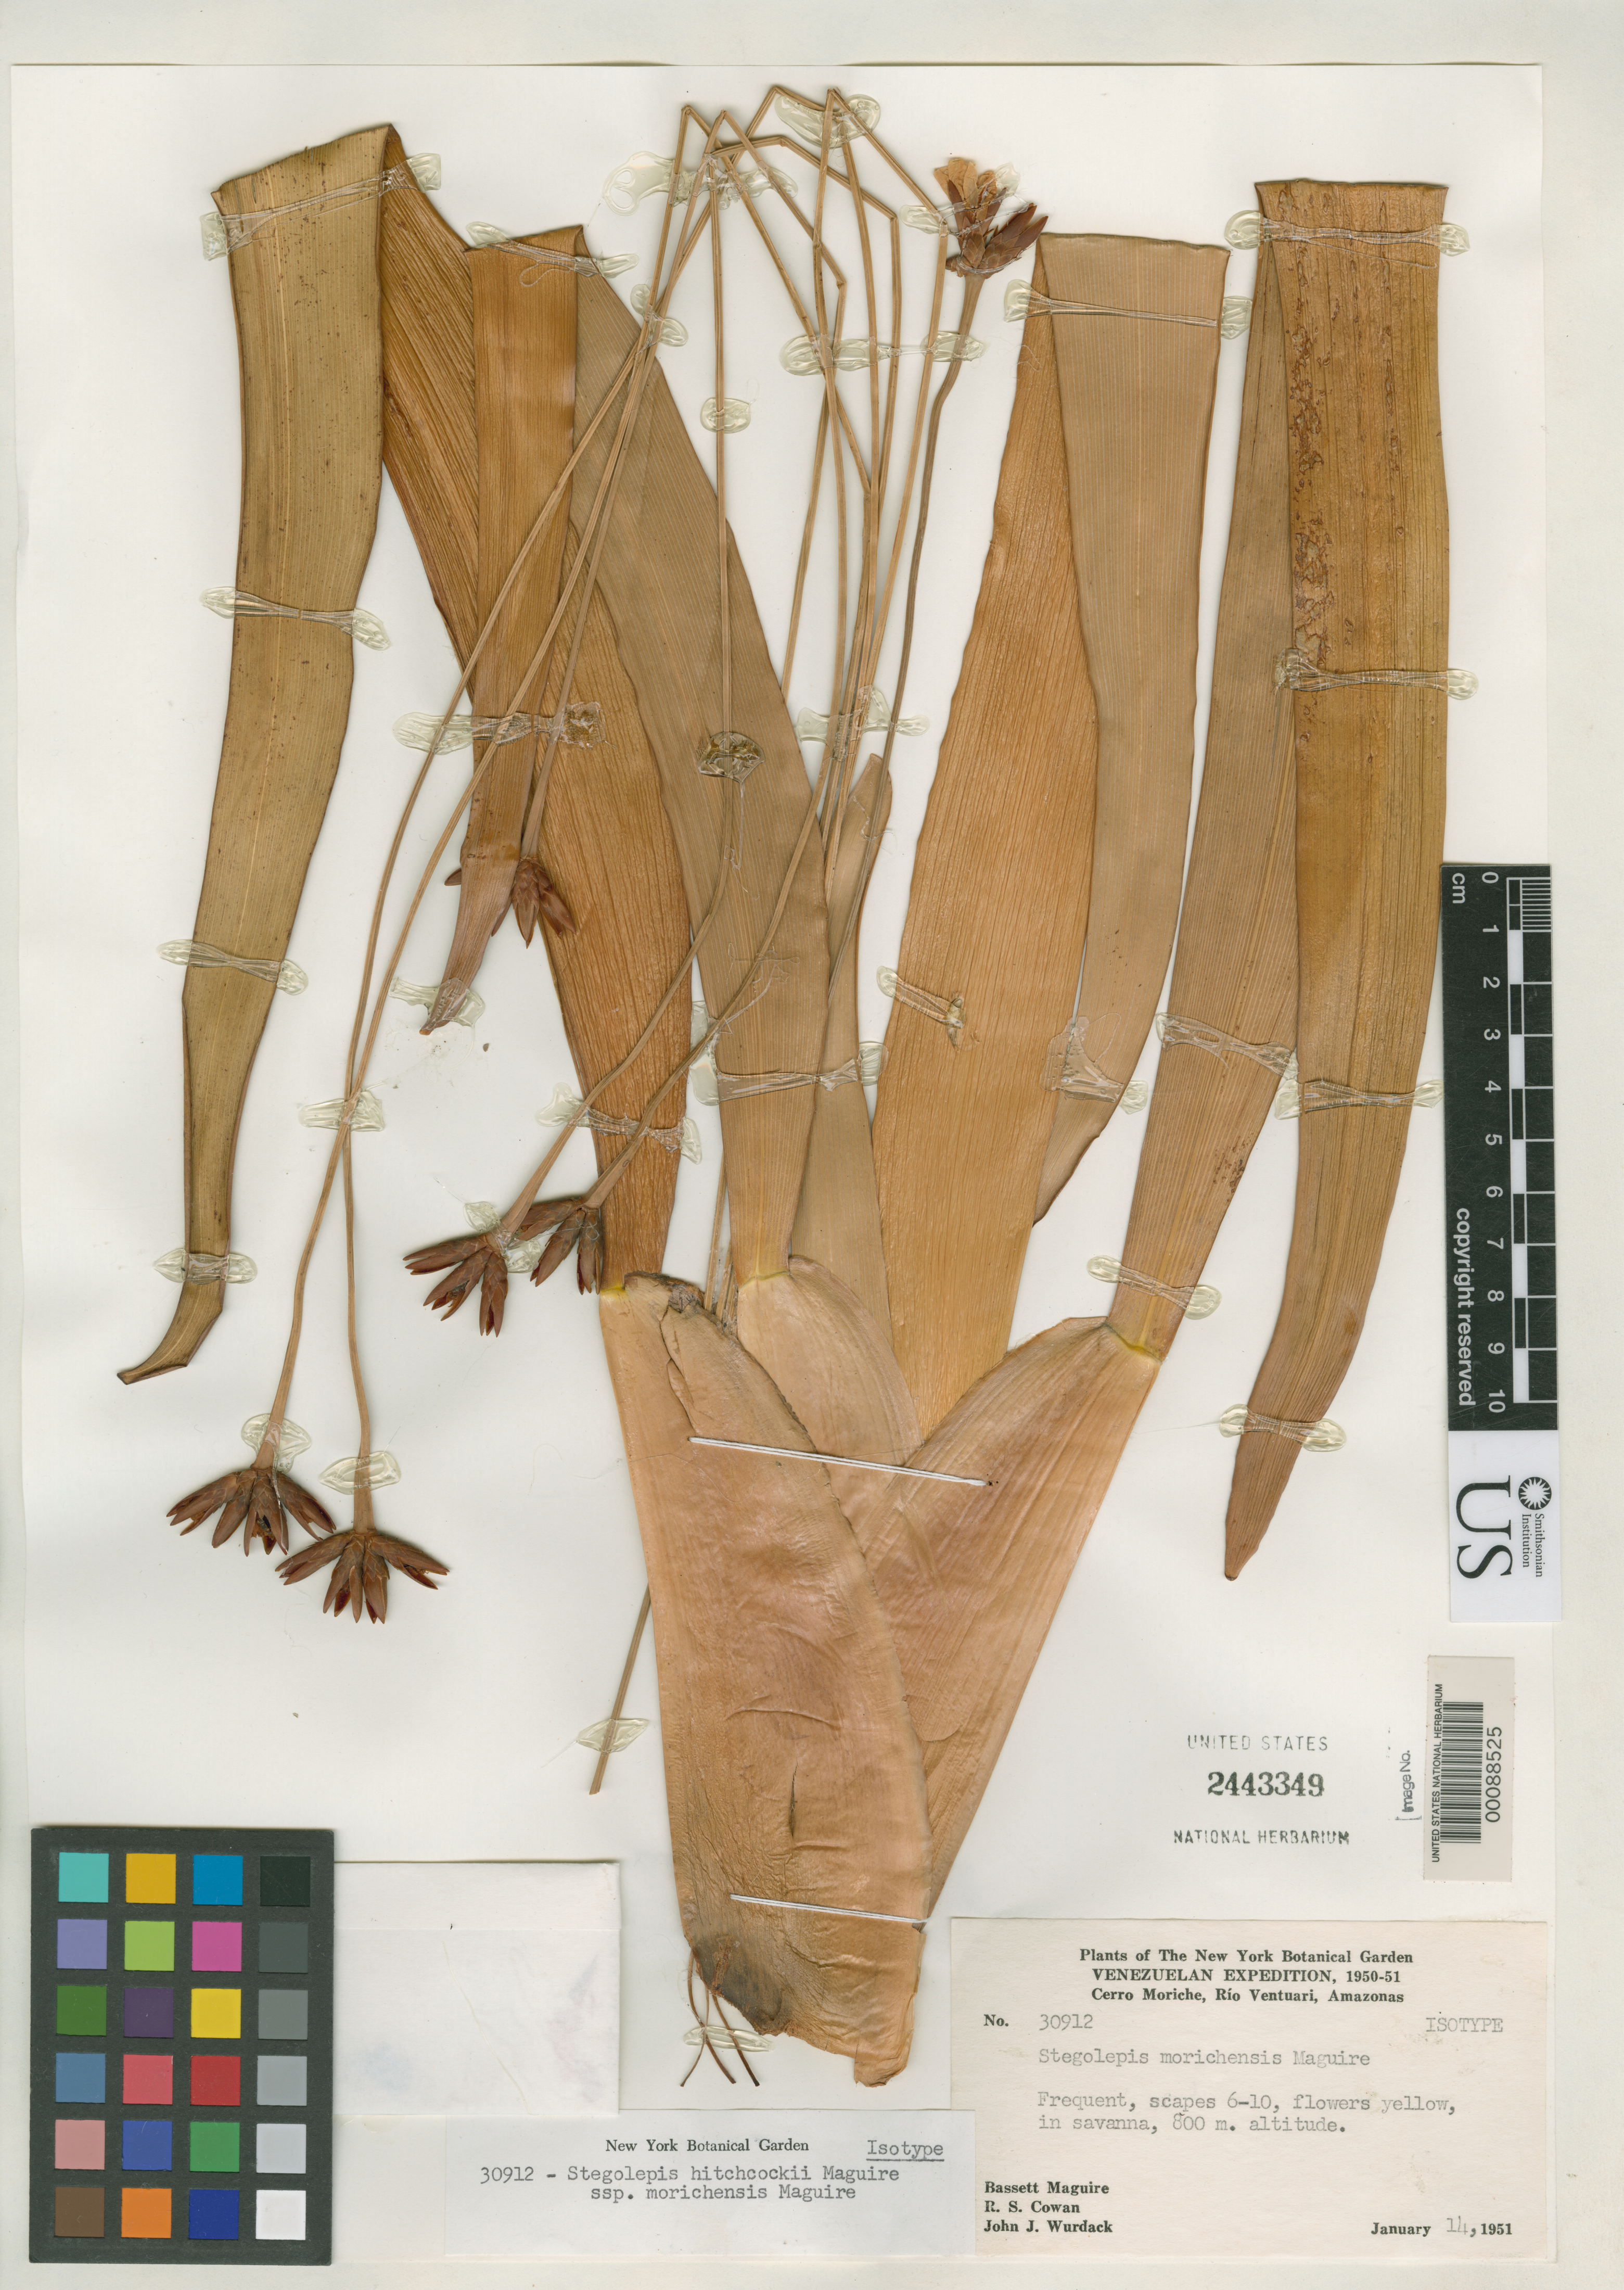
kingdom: Plantae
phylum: Tracheophyta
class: Liliopsida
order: Poales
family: Rapateaceae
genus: Stegolepis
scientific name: Stegolepis hitchcockii subsp. morichensis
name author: Maguire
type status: Isotype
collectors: B. Maguire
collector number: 30912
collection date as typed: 14 Jan 1951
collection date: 1951-01-14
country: Venezuela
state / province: Amazonas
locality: Cerromoriche.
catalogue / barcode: US 2443349